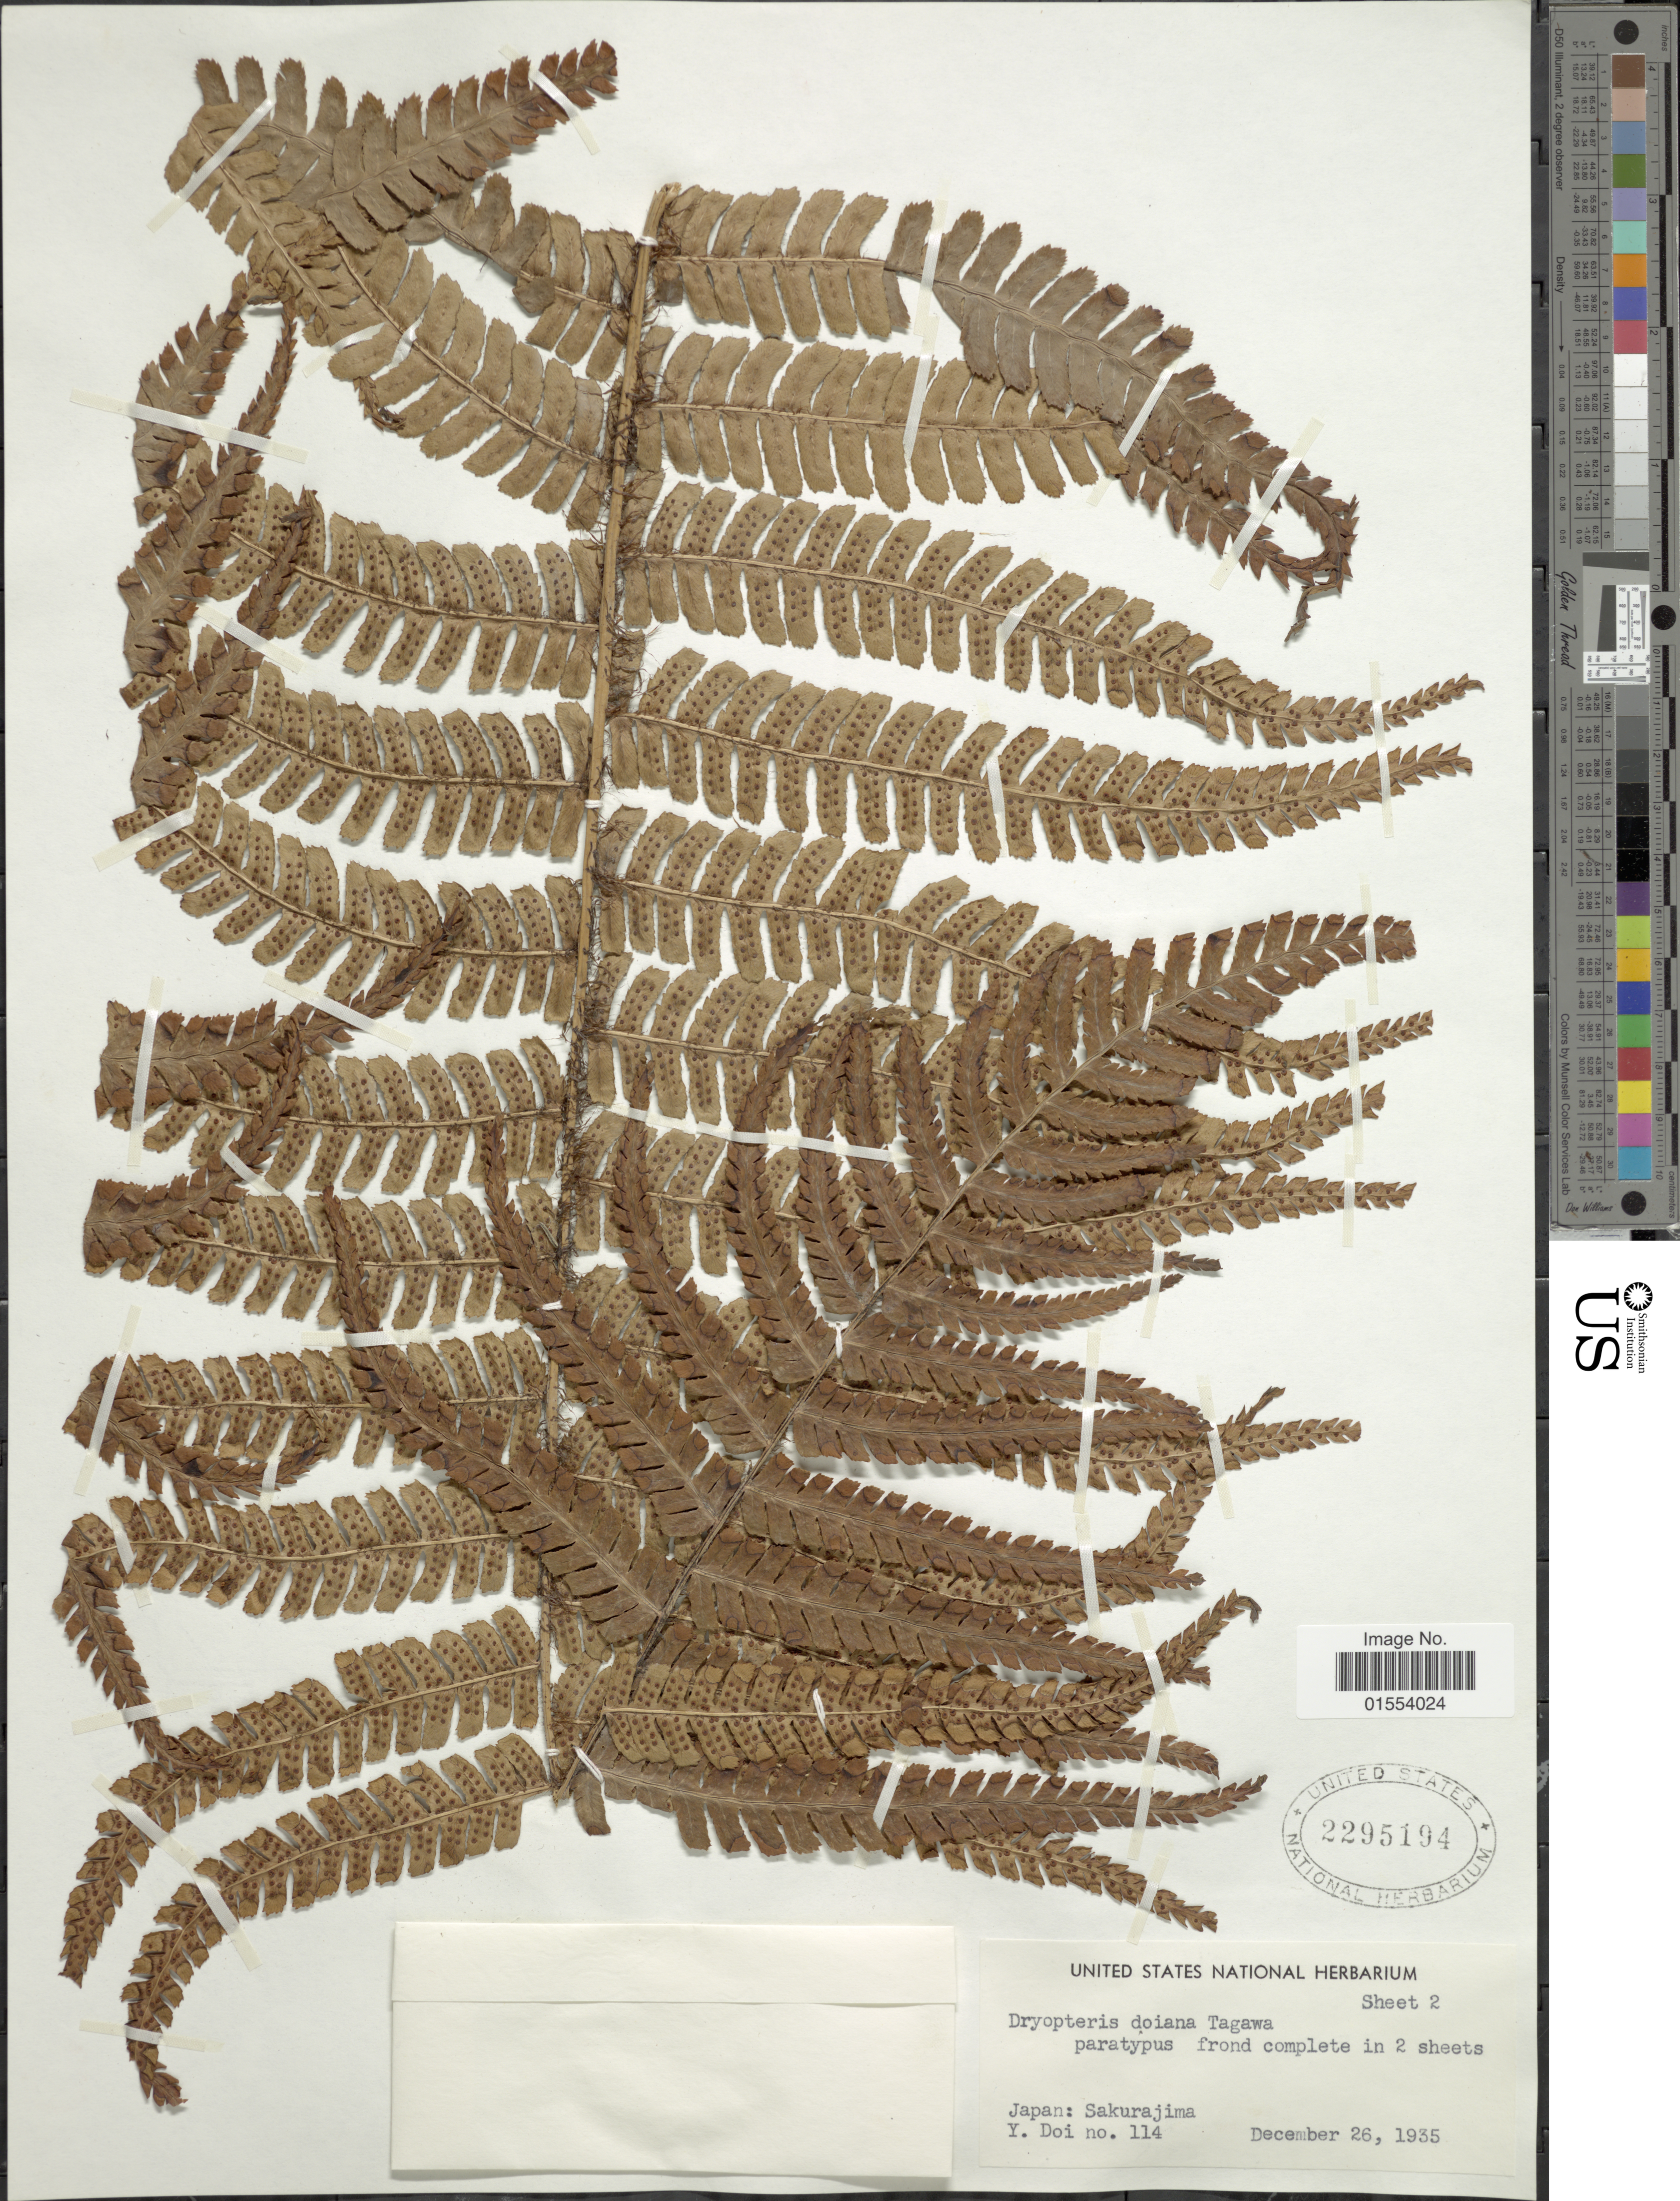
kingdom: Plantae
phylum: Tracheophyta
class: Polypodiopsida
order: Polypodiales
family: Dryopteridaceae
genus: Dryopteris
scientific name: Dryopteris doiana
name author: Tagawa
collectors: Y. Doi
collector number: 114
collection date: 1935-12-26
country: Japan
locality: Japan: Sakurajima.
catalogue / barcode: US 2295194